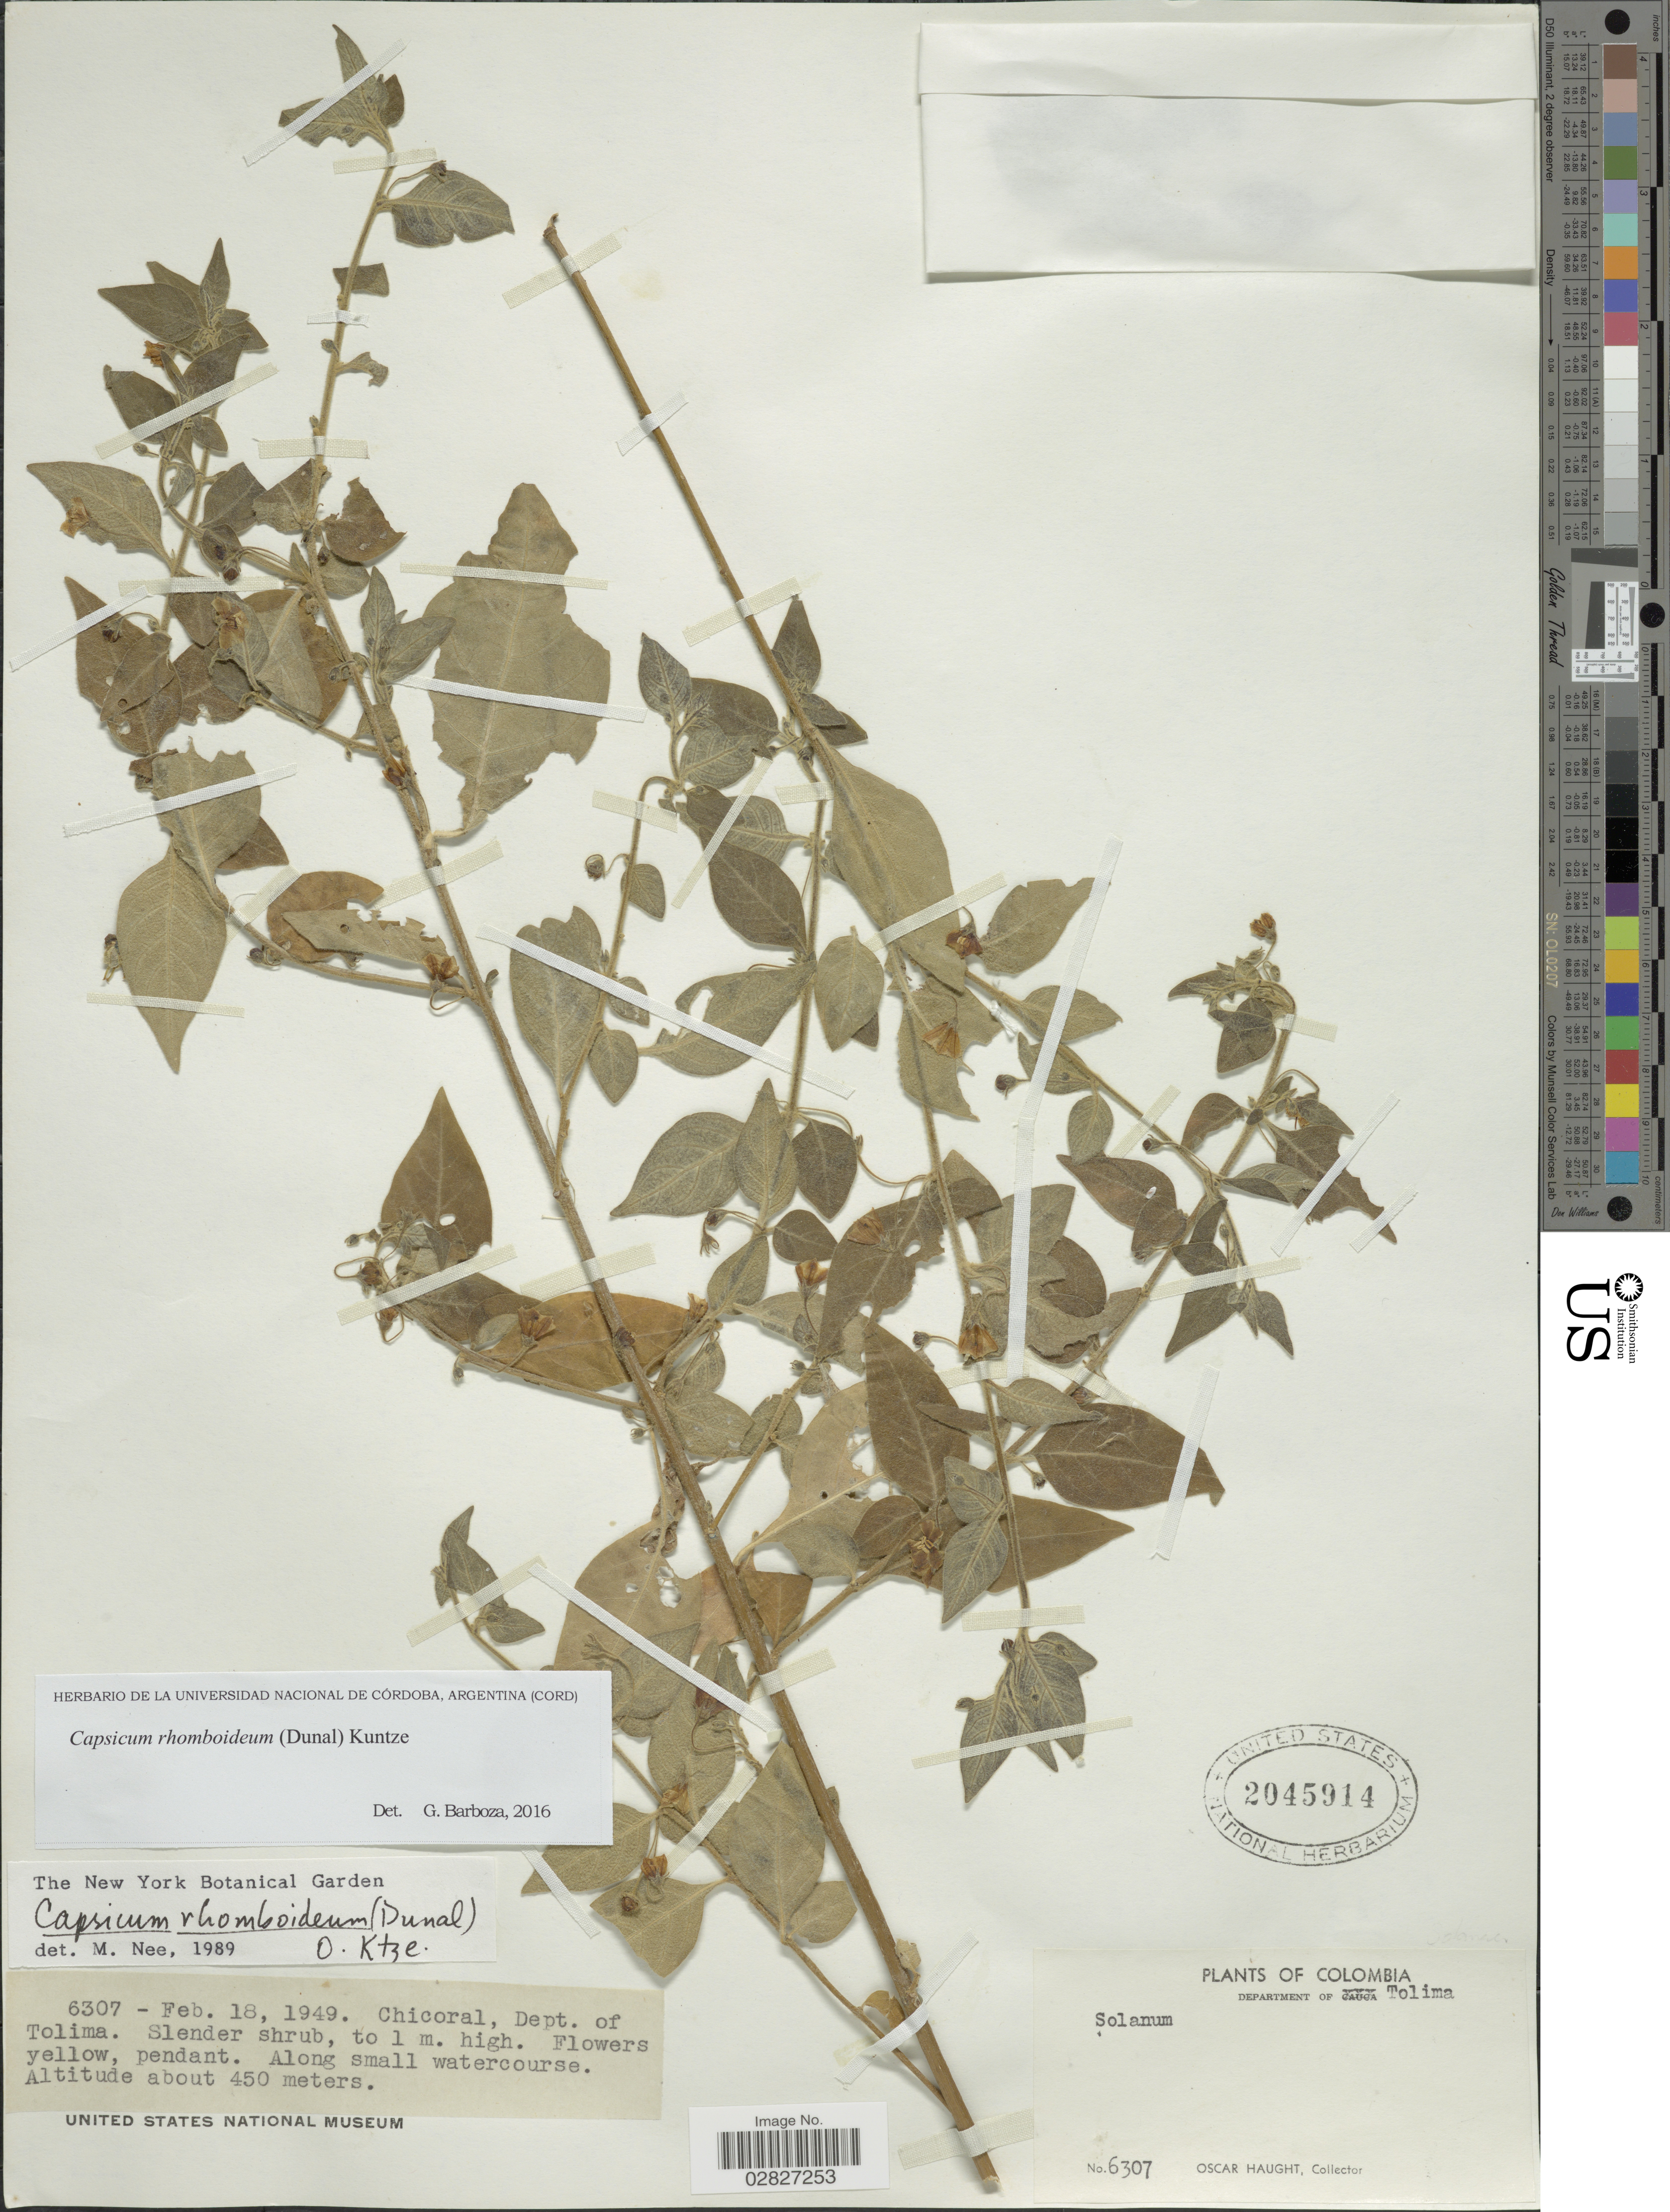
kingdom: Plantae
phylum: Tracheophyta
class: Magnoliopsida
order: Solanales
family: Solanaceae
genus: Capsicum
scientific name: Capsicum rhomboideum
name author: (Humb. & Bonpl. ex Dunal) Kuntze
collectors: O. L. Haught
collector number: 6307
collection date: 1949-02-18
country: Colombia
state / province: Tolima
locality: Department of Tolima. Chicoral.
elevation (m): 450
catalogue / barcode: US 2045914